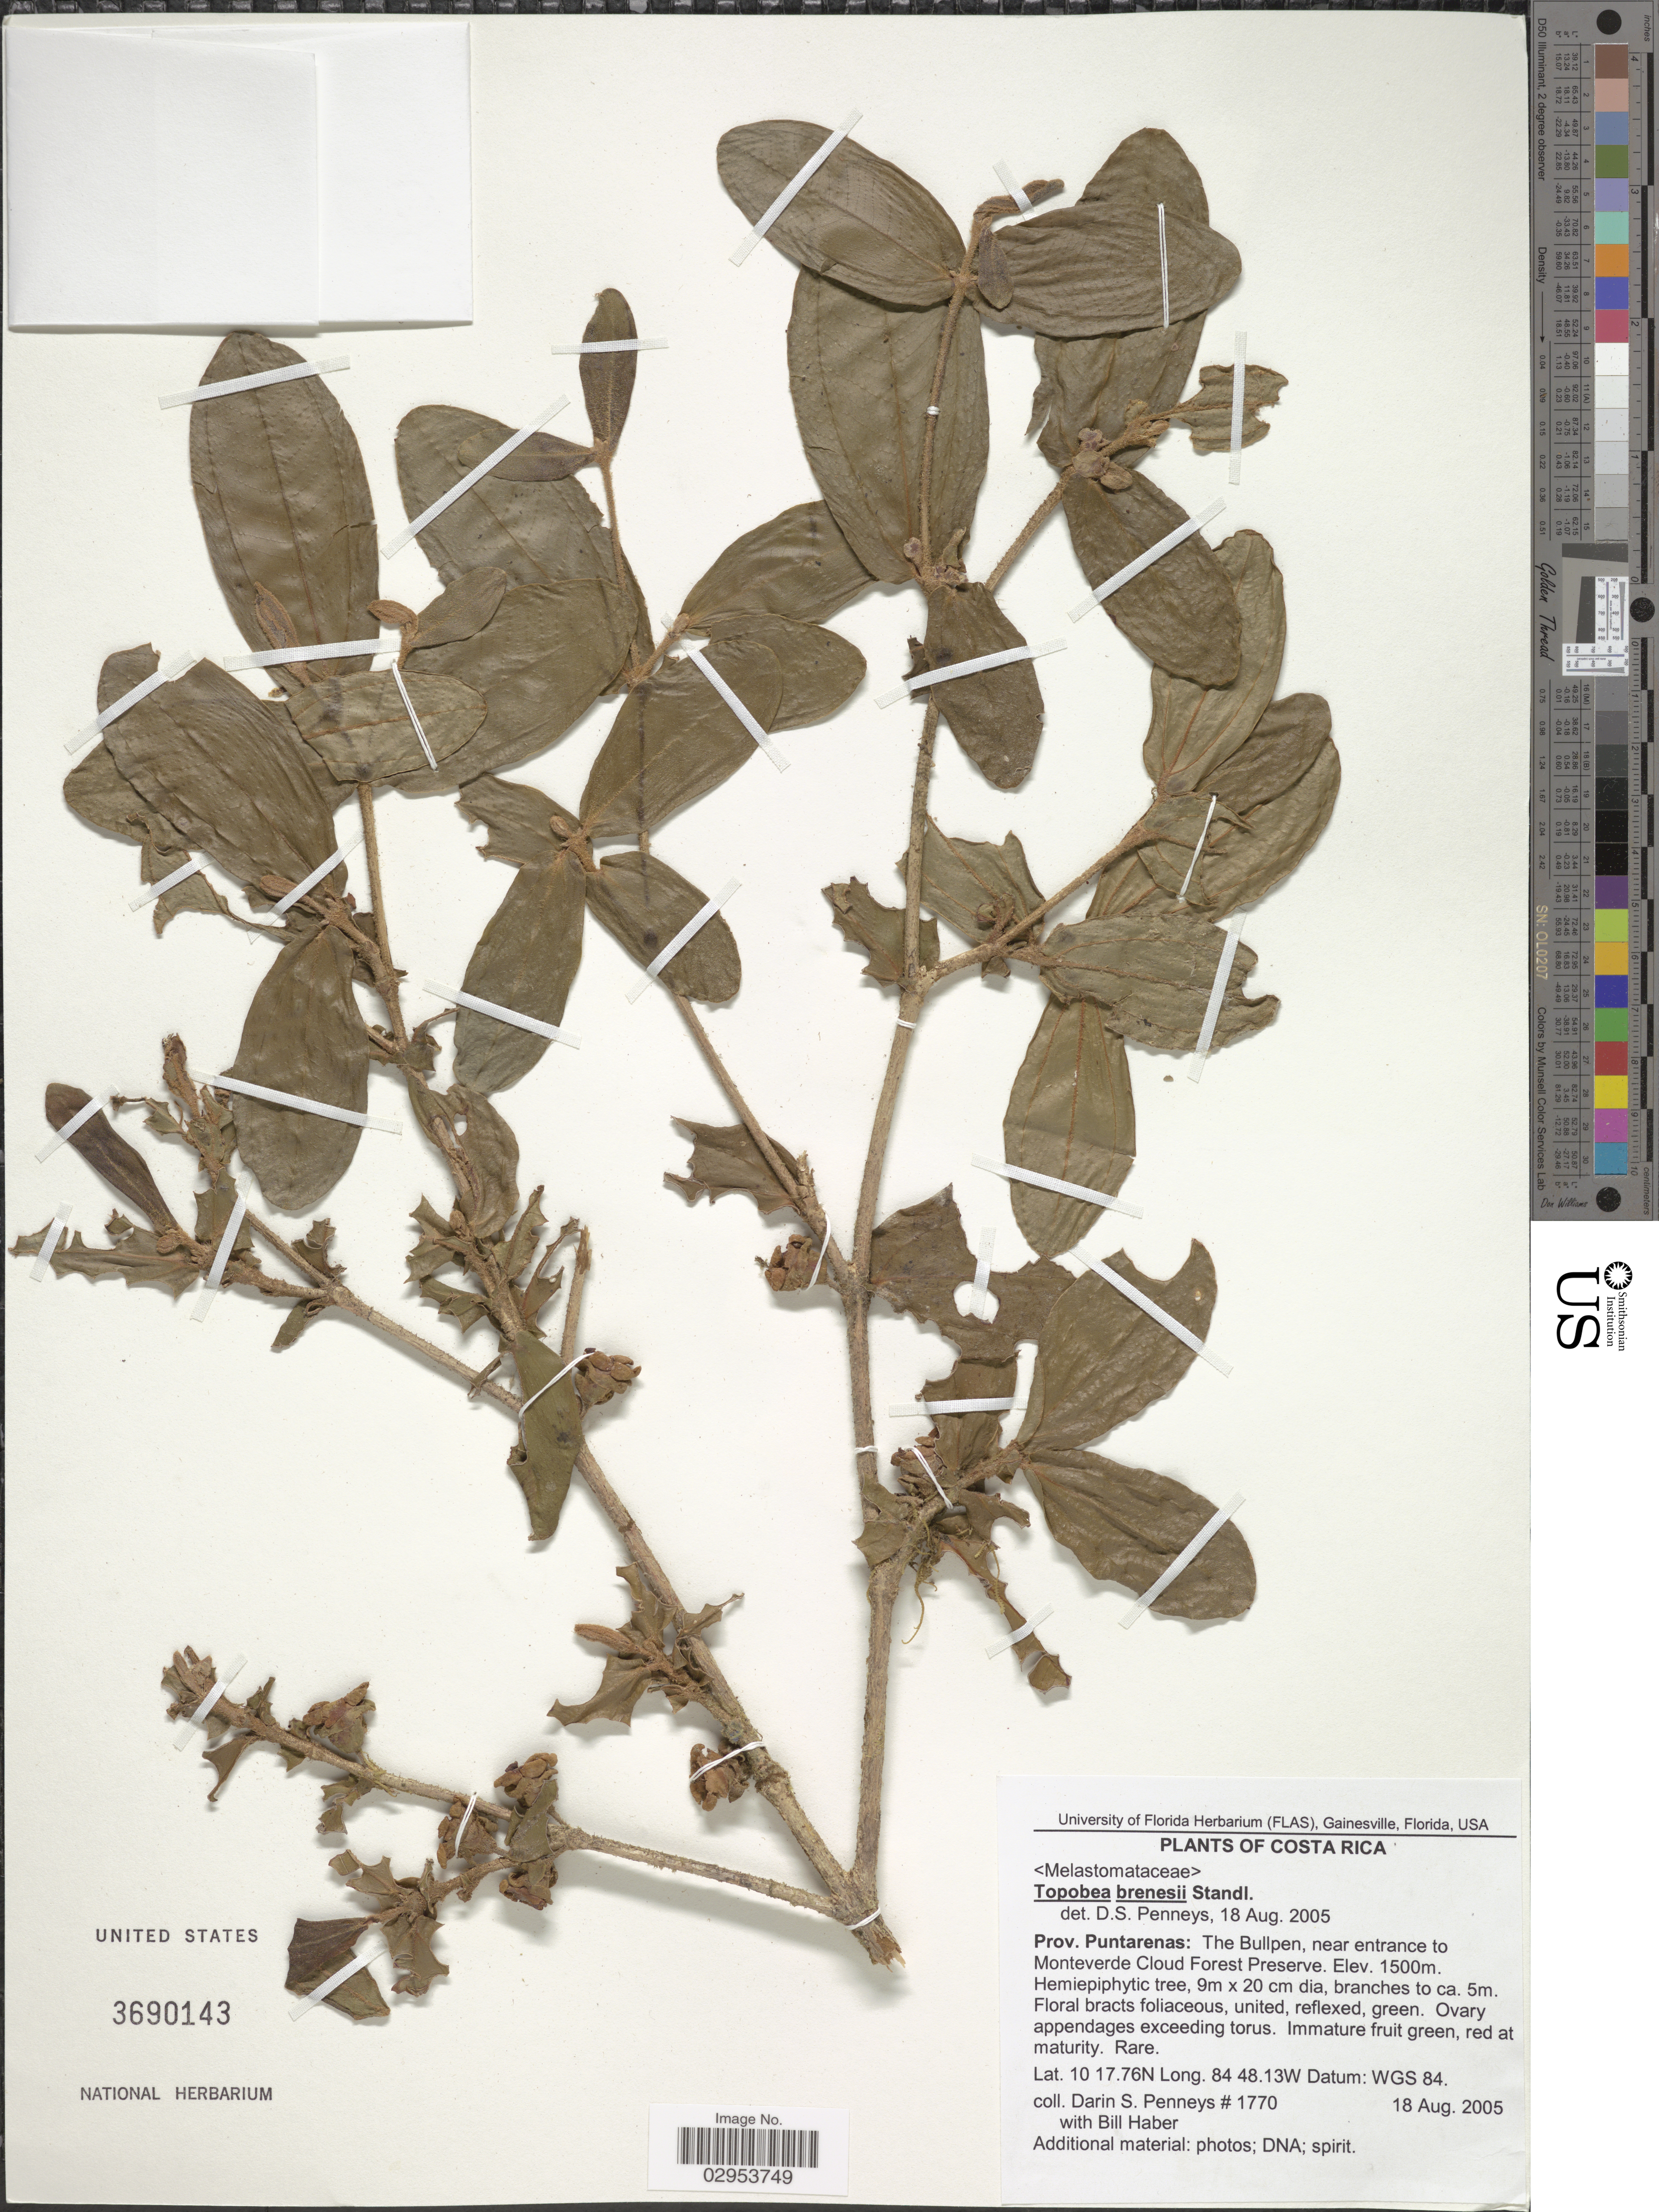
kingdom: Plantae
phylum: Tracheophyta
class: Magnoliopsida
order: Myrtales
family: Melastomataceae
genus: Topobea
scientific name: Topobea brenesii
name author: Standl.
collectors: D. S. Penneys & B. Haber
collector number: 1770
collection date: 2005-08-18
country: Costa Rica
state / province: Puntarenas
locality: The Bullpen, near entrance to Monteverde Cloud Forest Preserve.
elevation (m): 1500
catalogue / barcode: US 3690143